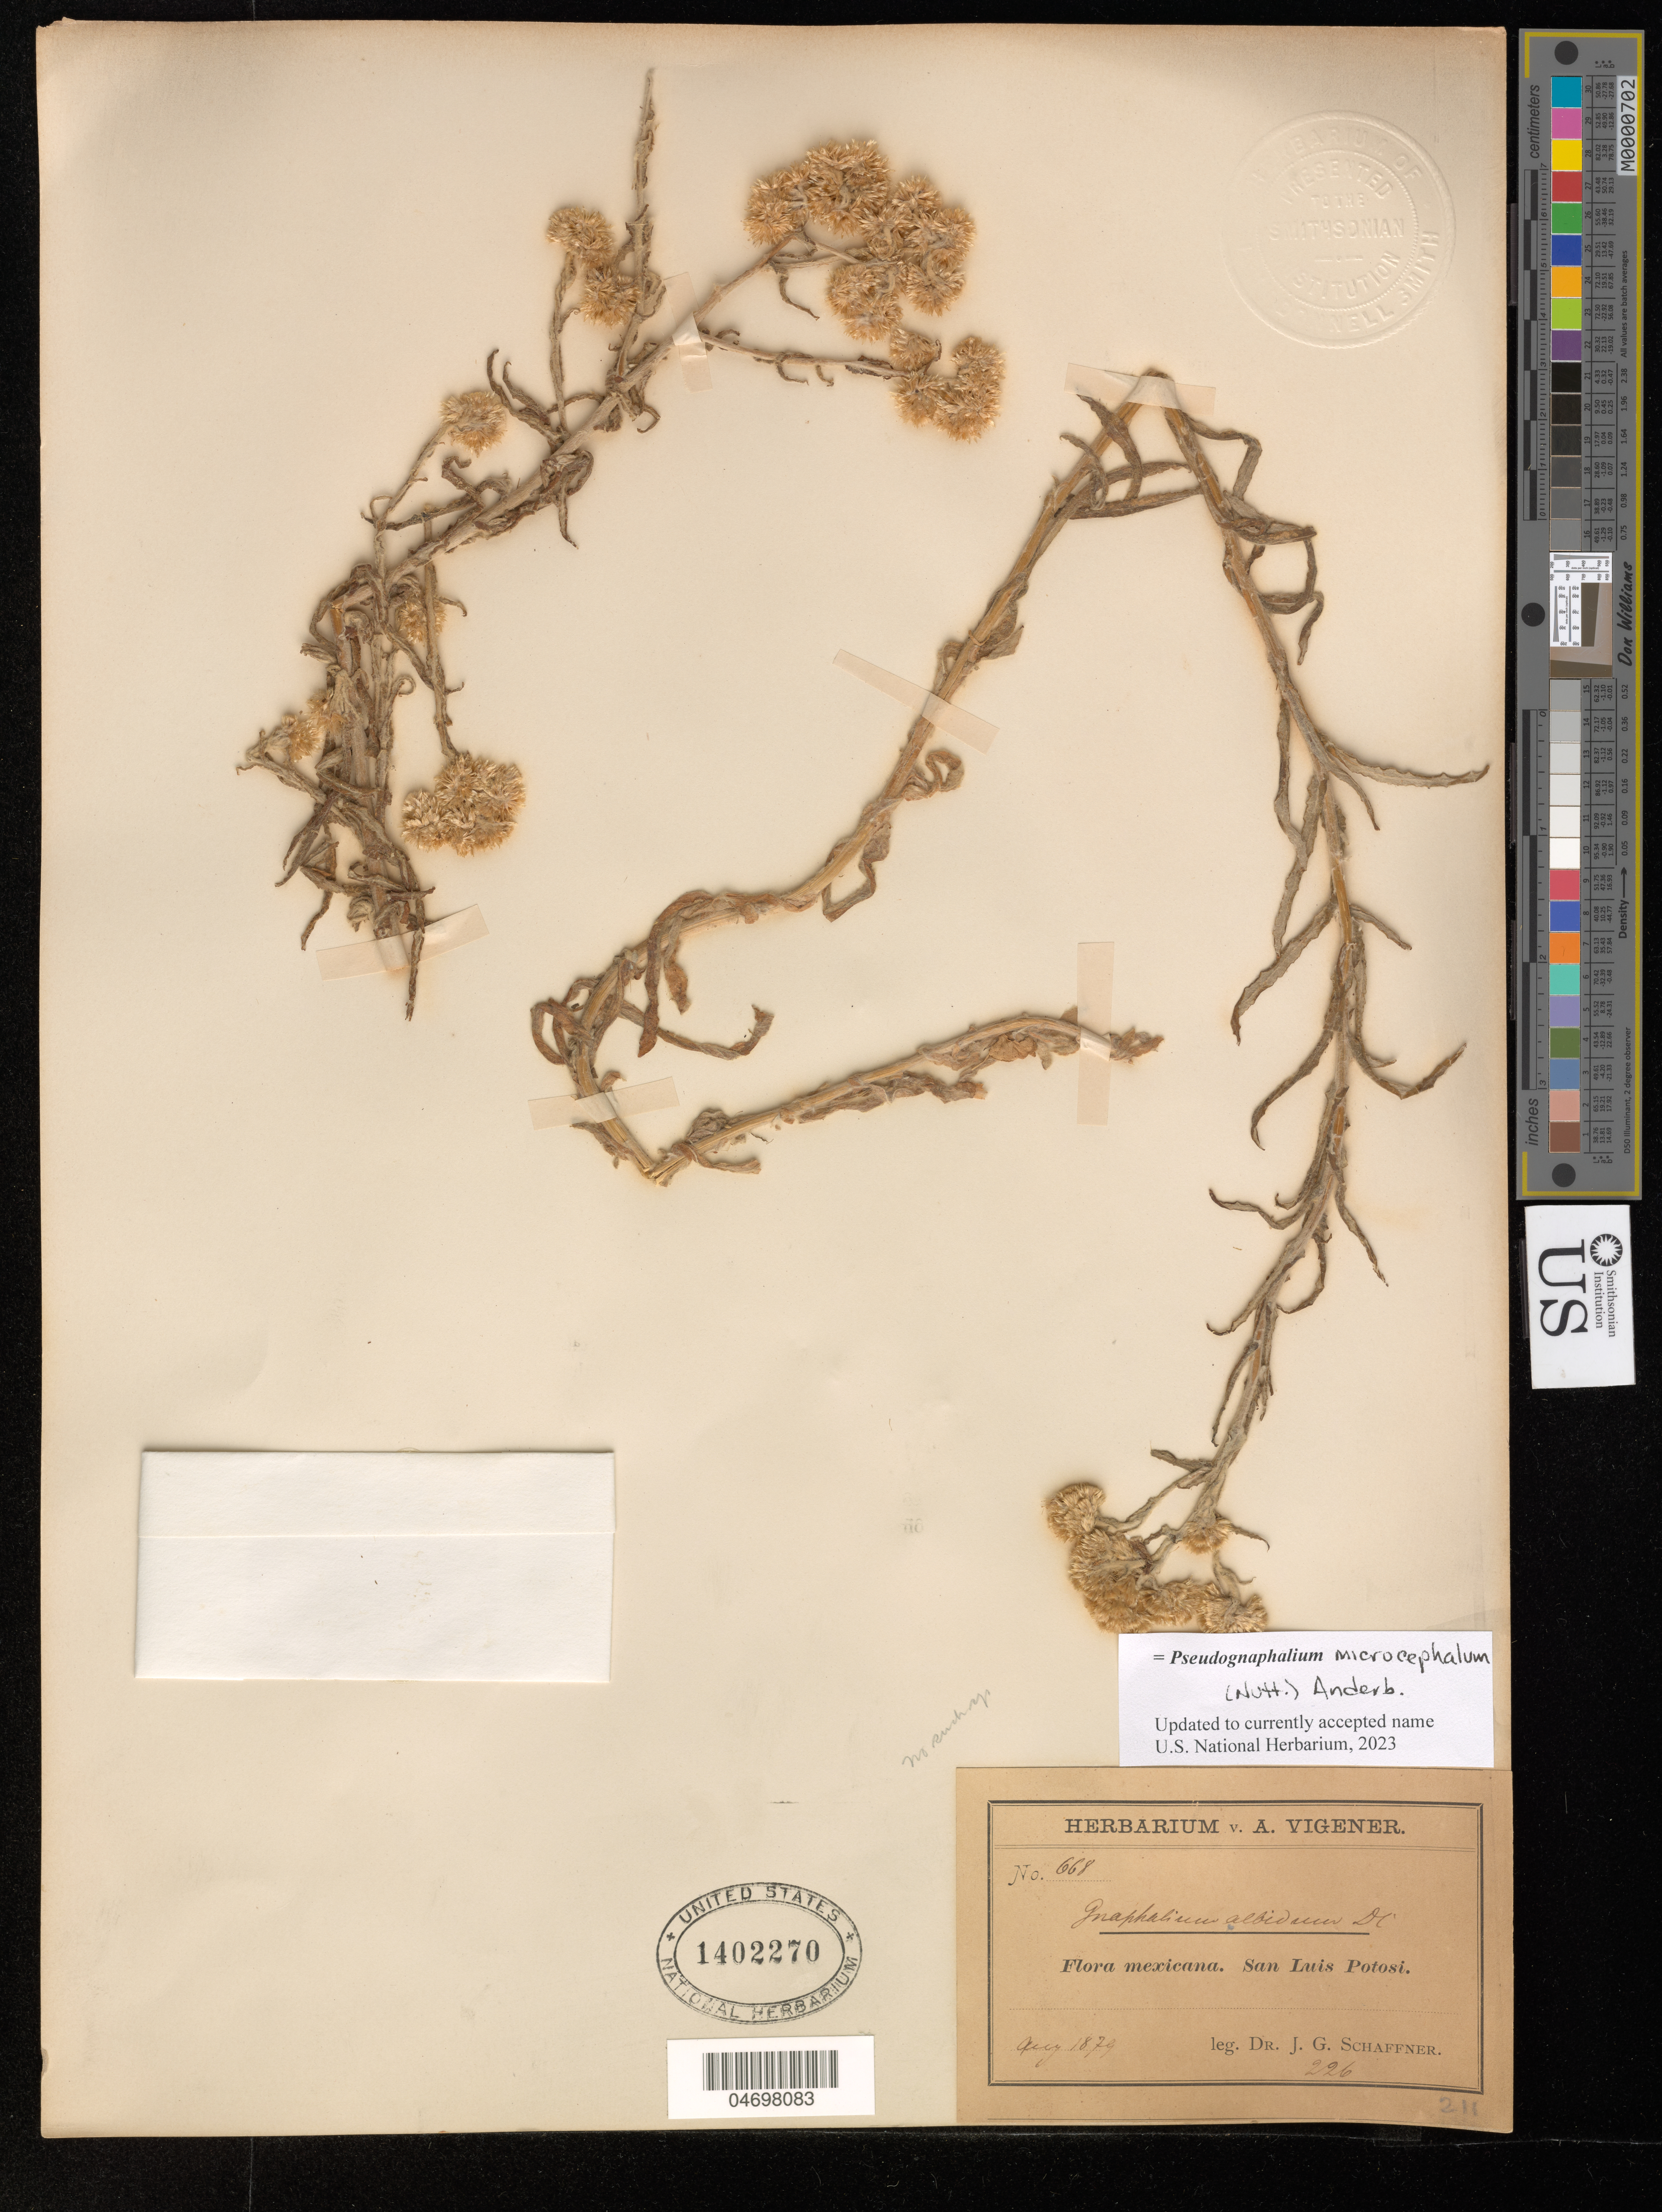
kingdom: Plantae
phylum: Tracheophyta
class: Magnoliopsida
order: Asterales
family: Asteraceae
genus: Pseudognaphalium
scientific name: Pseudognaphalium microcephalum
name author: (Nutt.) Anderb.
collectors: J. G. Schaffner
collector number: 668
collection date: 1879-08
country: Mexico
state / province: San Luis Potosí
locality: San Luis Potosi.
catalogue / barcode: US 1402270